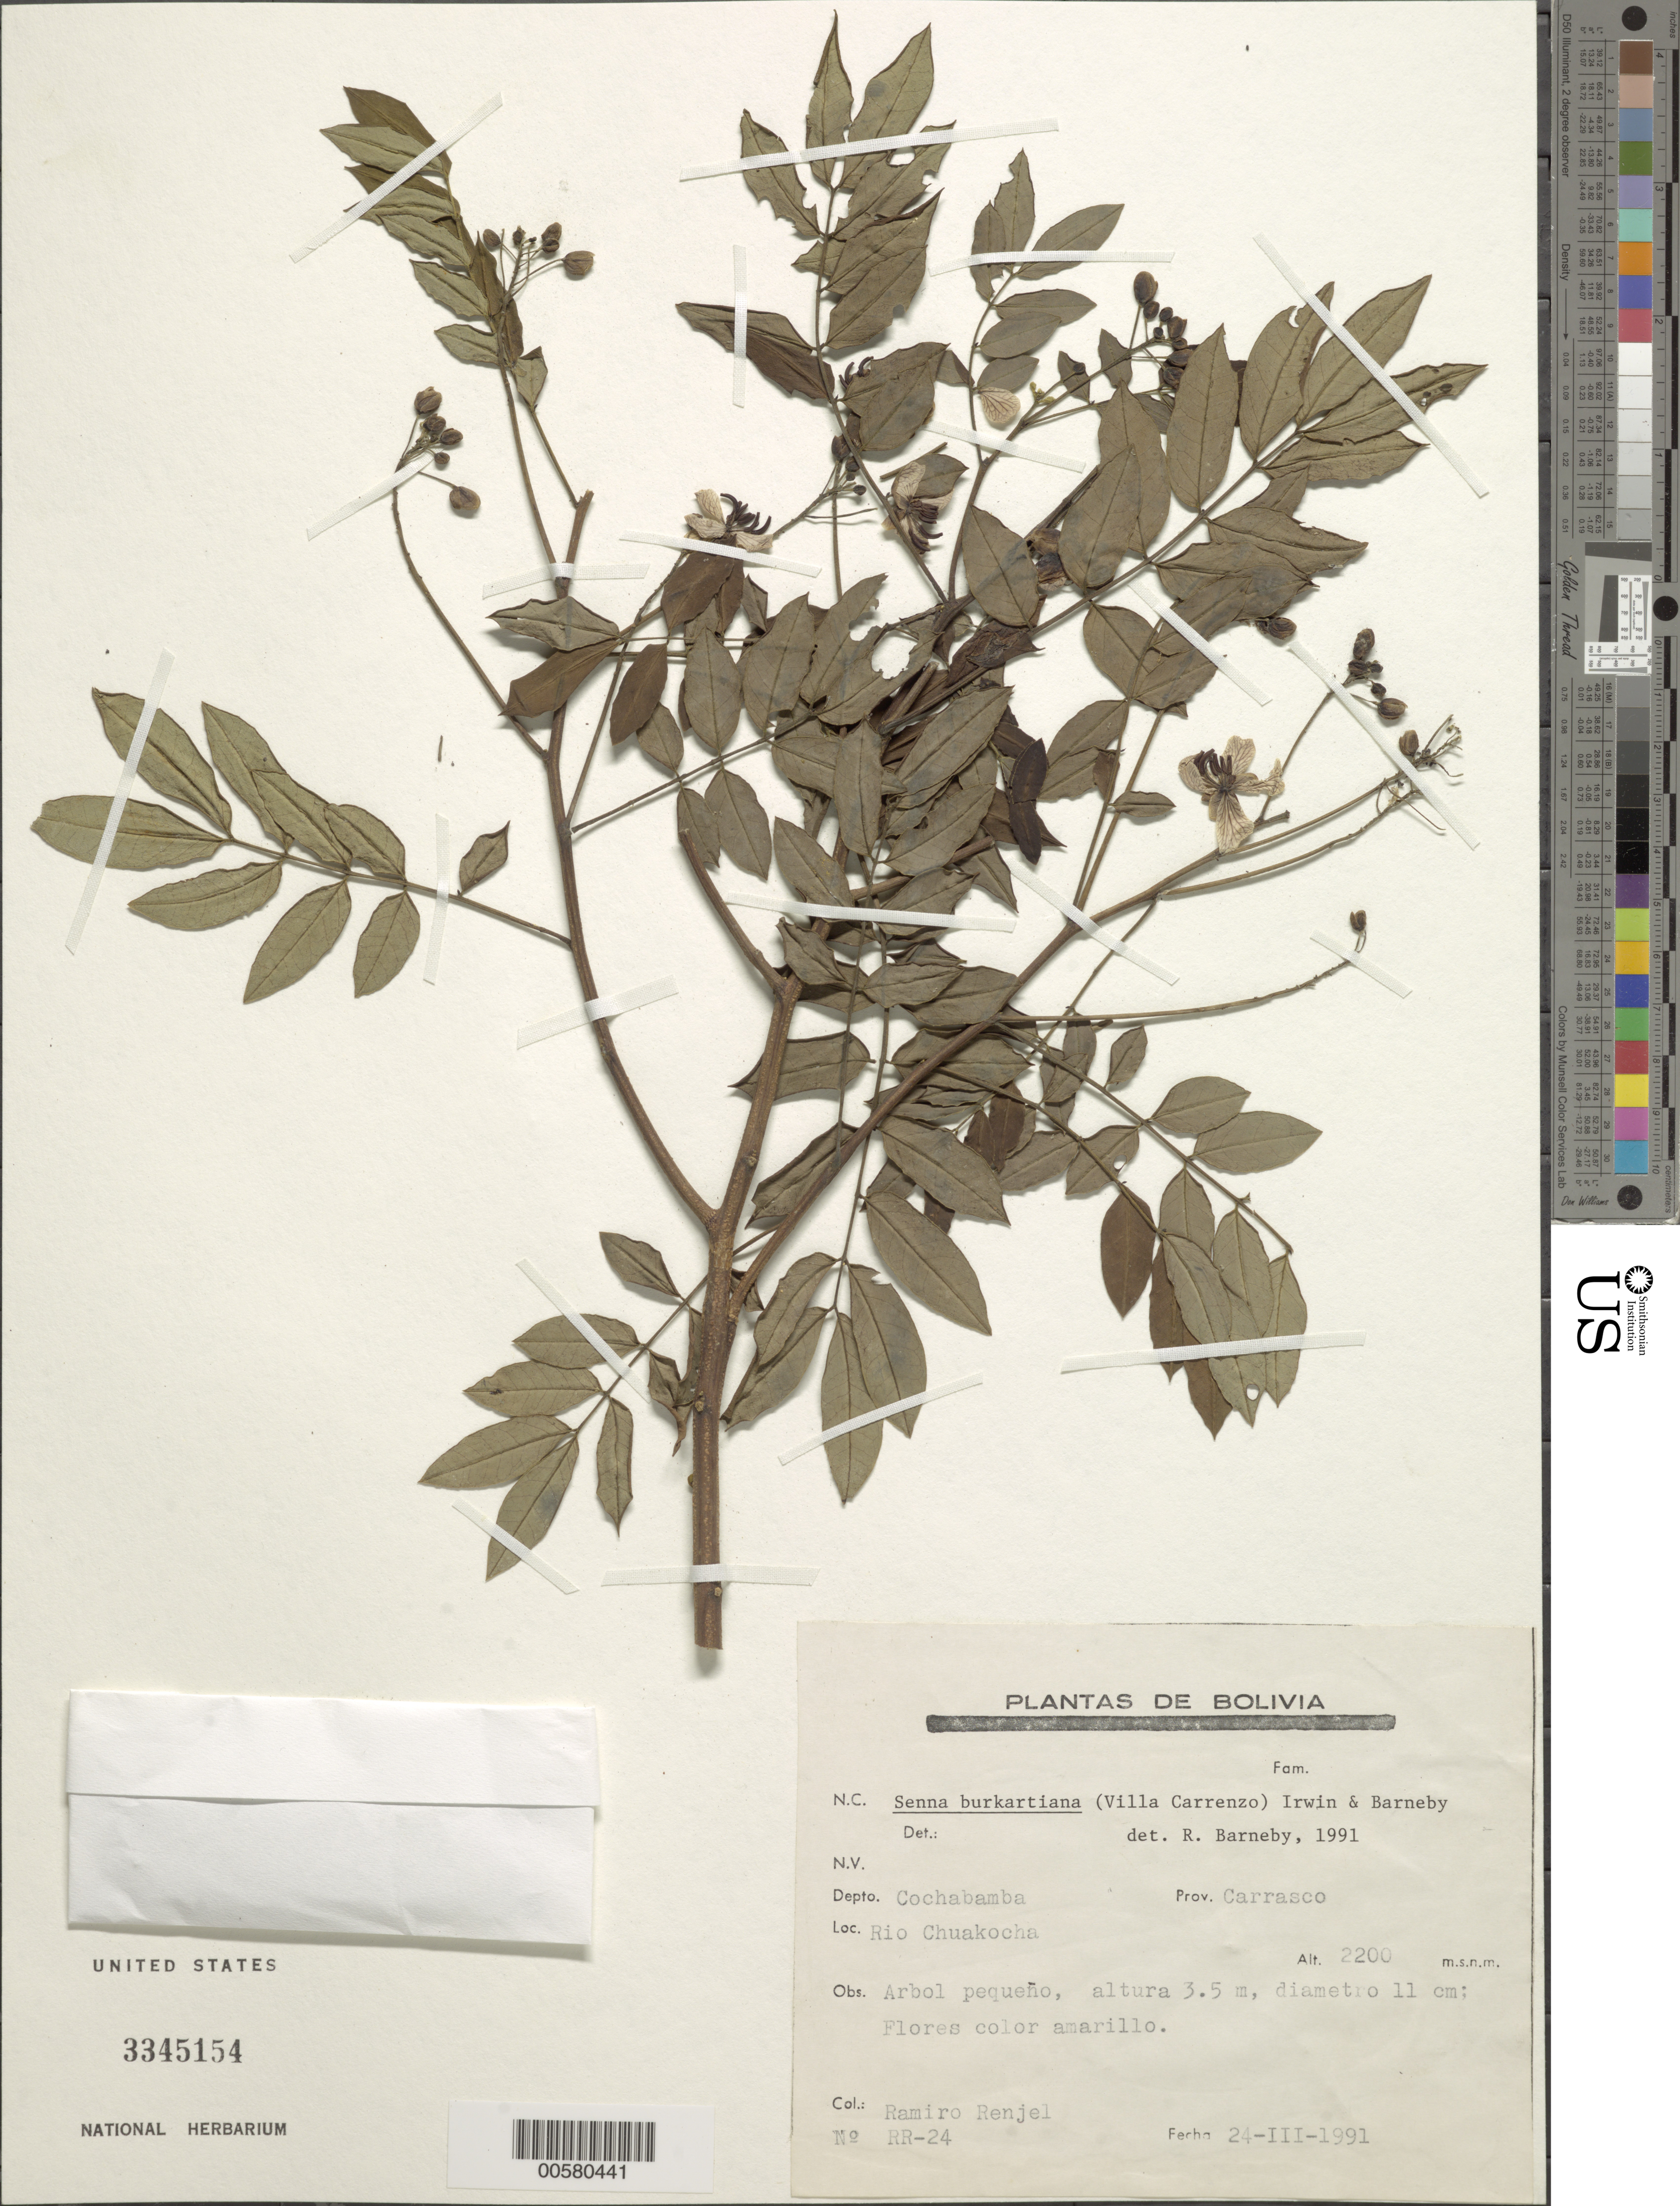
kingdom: Plantae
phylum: Tracheophyta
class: Magnoliopsida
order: Fabales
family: Fabaceae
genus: Senna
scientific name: Senna burkartiana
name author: (Villa) H.S. Irwin & Barneby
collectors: R. Renjel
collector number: Rr-24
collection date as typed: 24 Mar 1991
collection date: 1991-03-24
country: Bolivia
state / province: Cochabamba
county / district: Carrasco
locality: Rio Chuakocha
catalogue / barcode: US 3345154